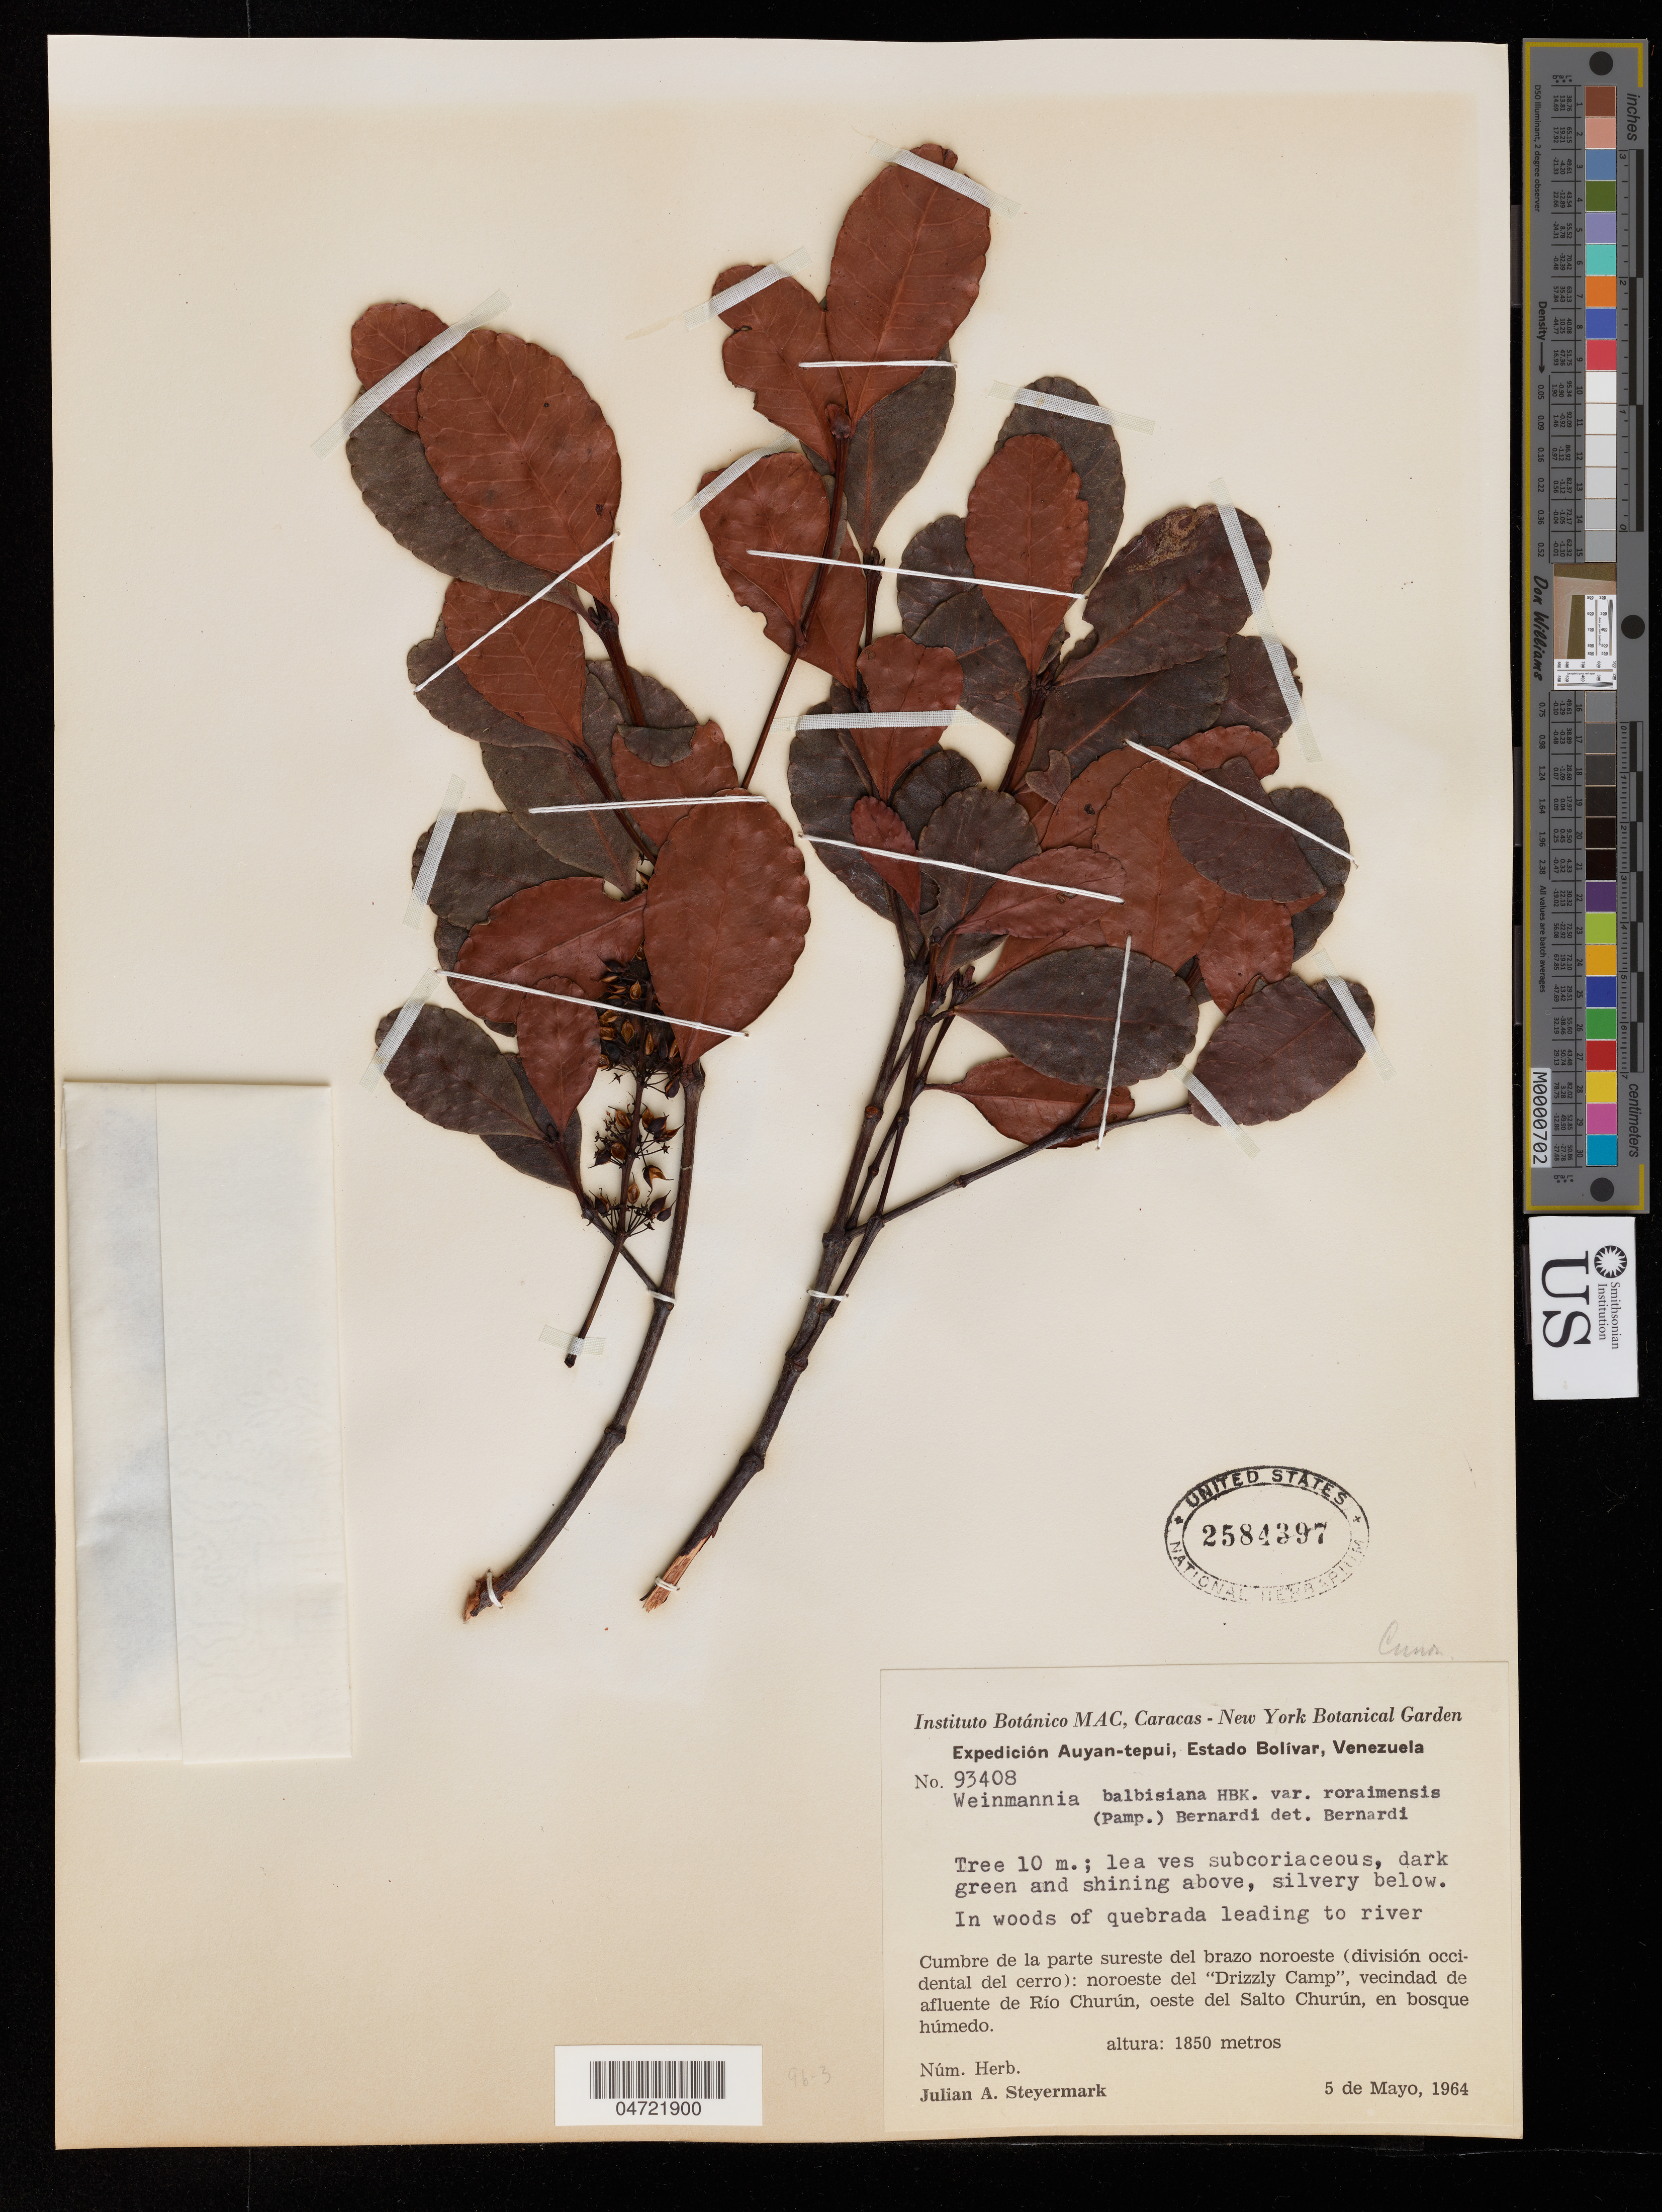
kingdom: Plantae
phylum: Tracheophyta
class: Magnoliopsida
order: Oxalidales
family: Cunoniaceae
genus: Weinmannia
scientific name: Weinmannia balbisiana var. roraimensis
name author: (Pamp.) Bernardi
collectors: J. Steyermark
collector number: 93408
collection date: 1964-05-05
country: Venezuela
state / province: Bolivar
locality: Expedición Auyan-tepui, Estado Bolívar, Venezuela. Cumbre de la parte sureste del brazo noroeste (división occidental del cerro): noroeste del "Drizzly Camp", vecindad de afluente de Río Churún, oeste del Salto Churún.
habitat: En bosque humedo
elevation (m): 1850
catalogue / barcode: US 2584397